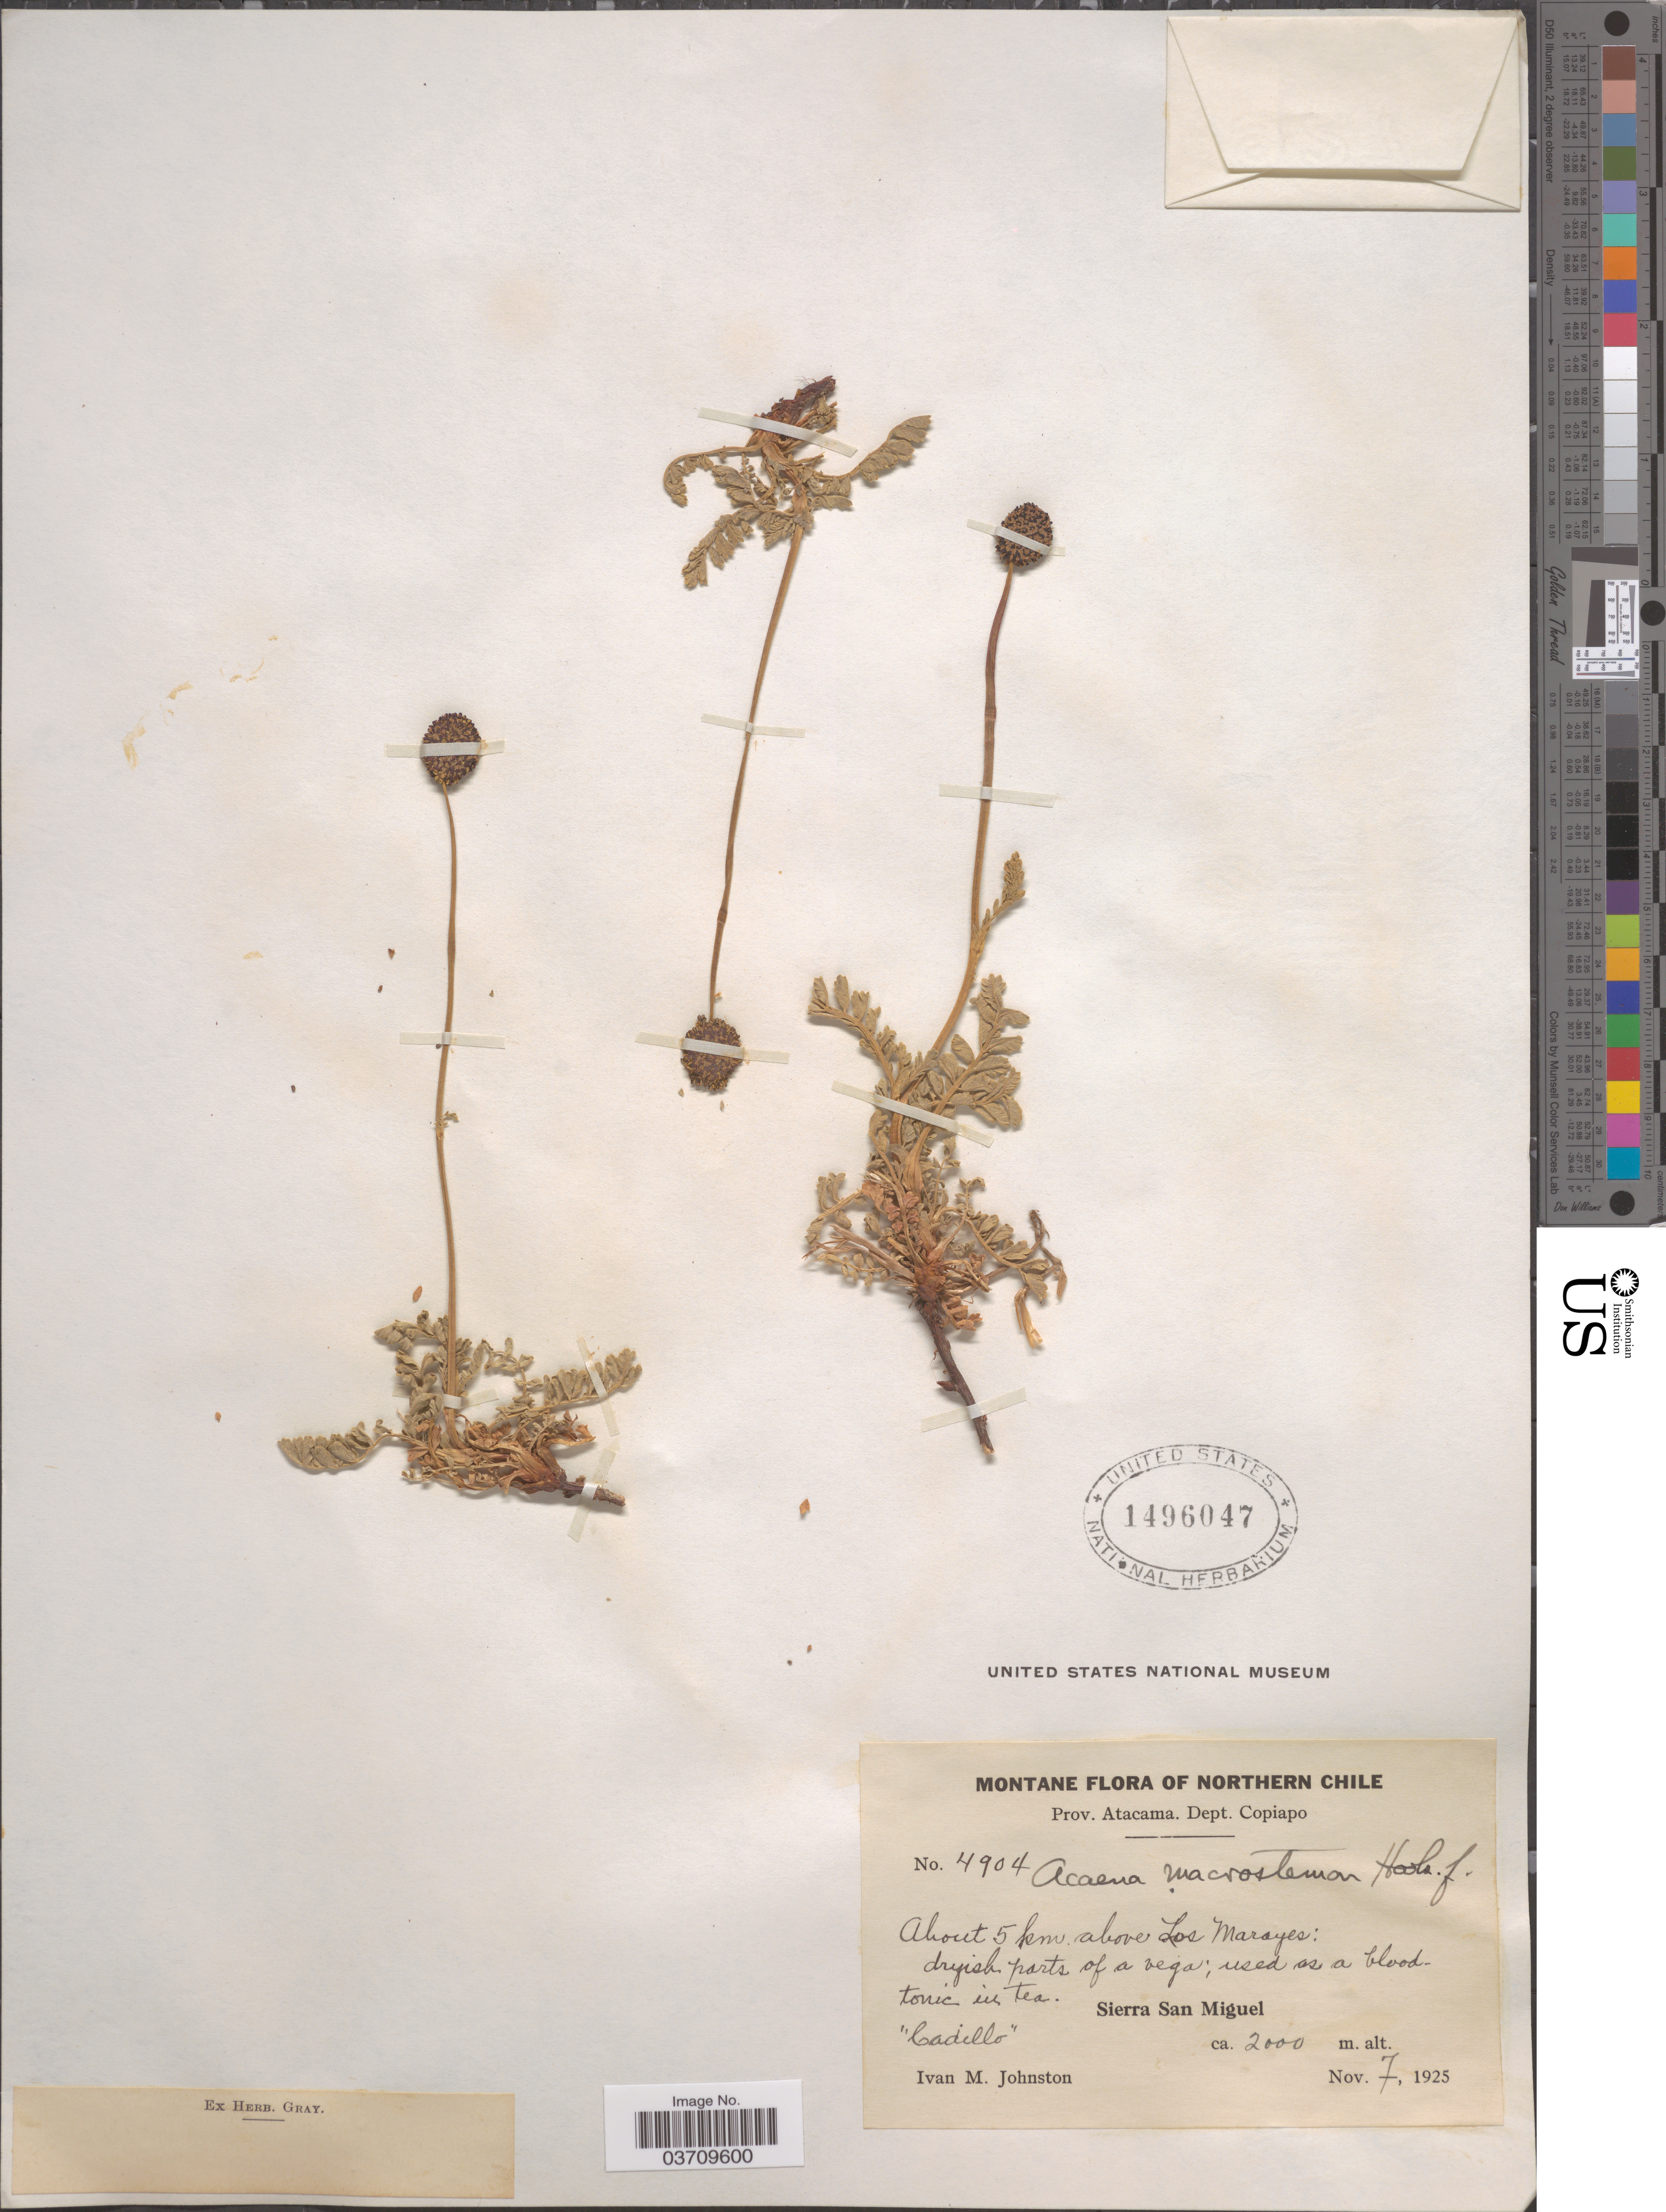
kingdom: Plantae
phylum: Tracheophyta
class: Magnoliopsida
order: Rosales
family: Rosaceae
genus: Acaena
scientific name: Acaena magellanica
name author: Vahl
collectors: I.M. Johnston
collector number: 4904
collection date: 1925-11-07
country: Chile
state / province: Atacama (III)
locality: Northern Chile. Dept. Copiapo. About 5 km. above Los Marayes. Sierra San Miguel.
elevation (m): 2000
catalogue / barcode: US 1496047